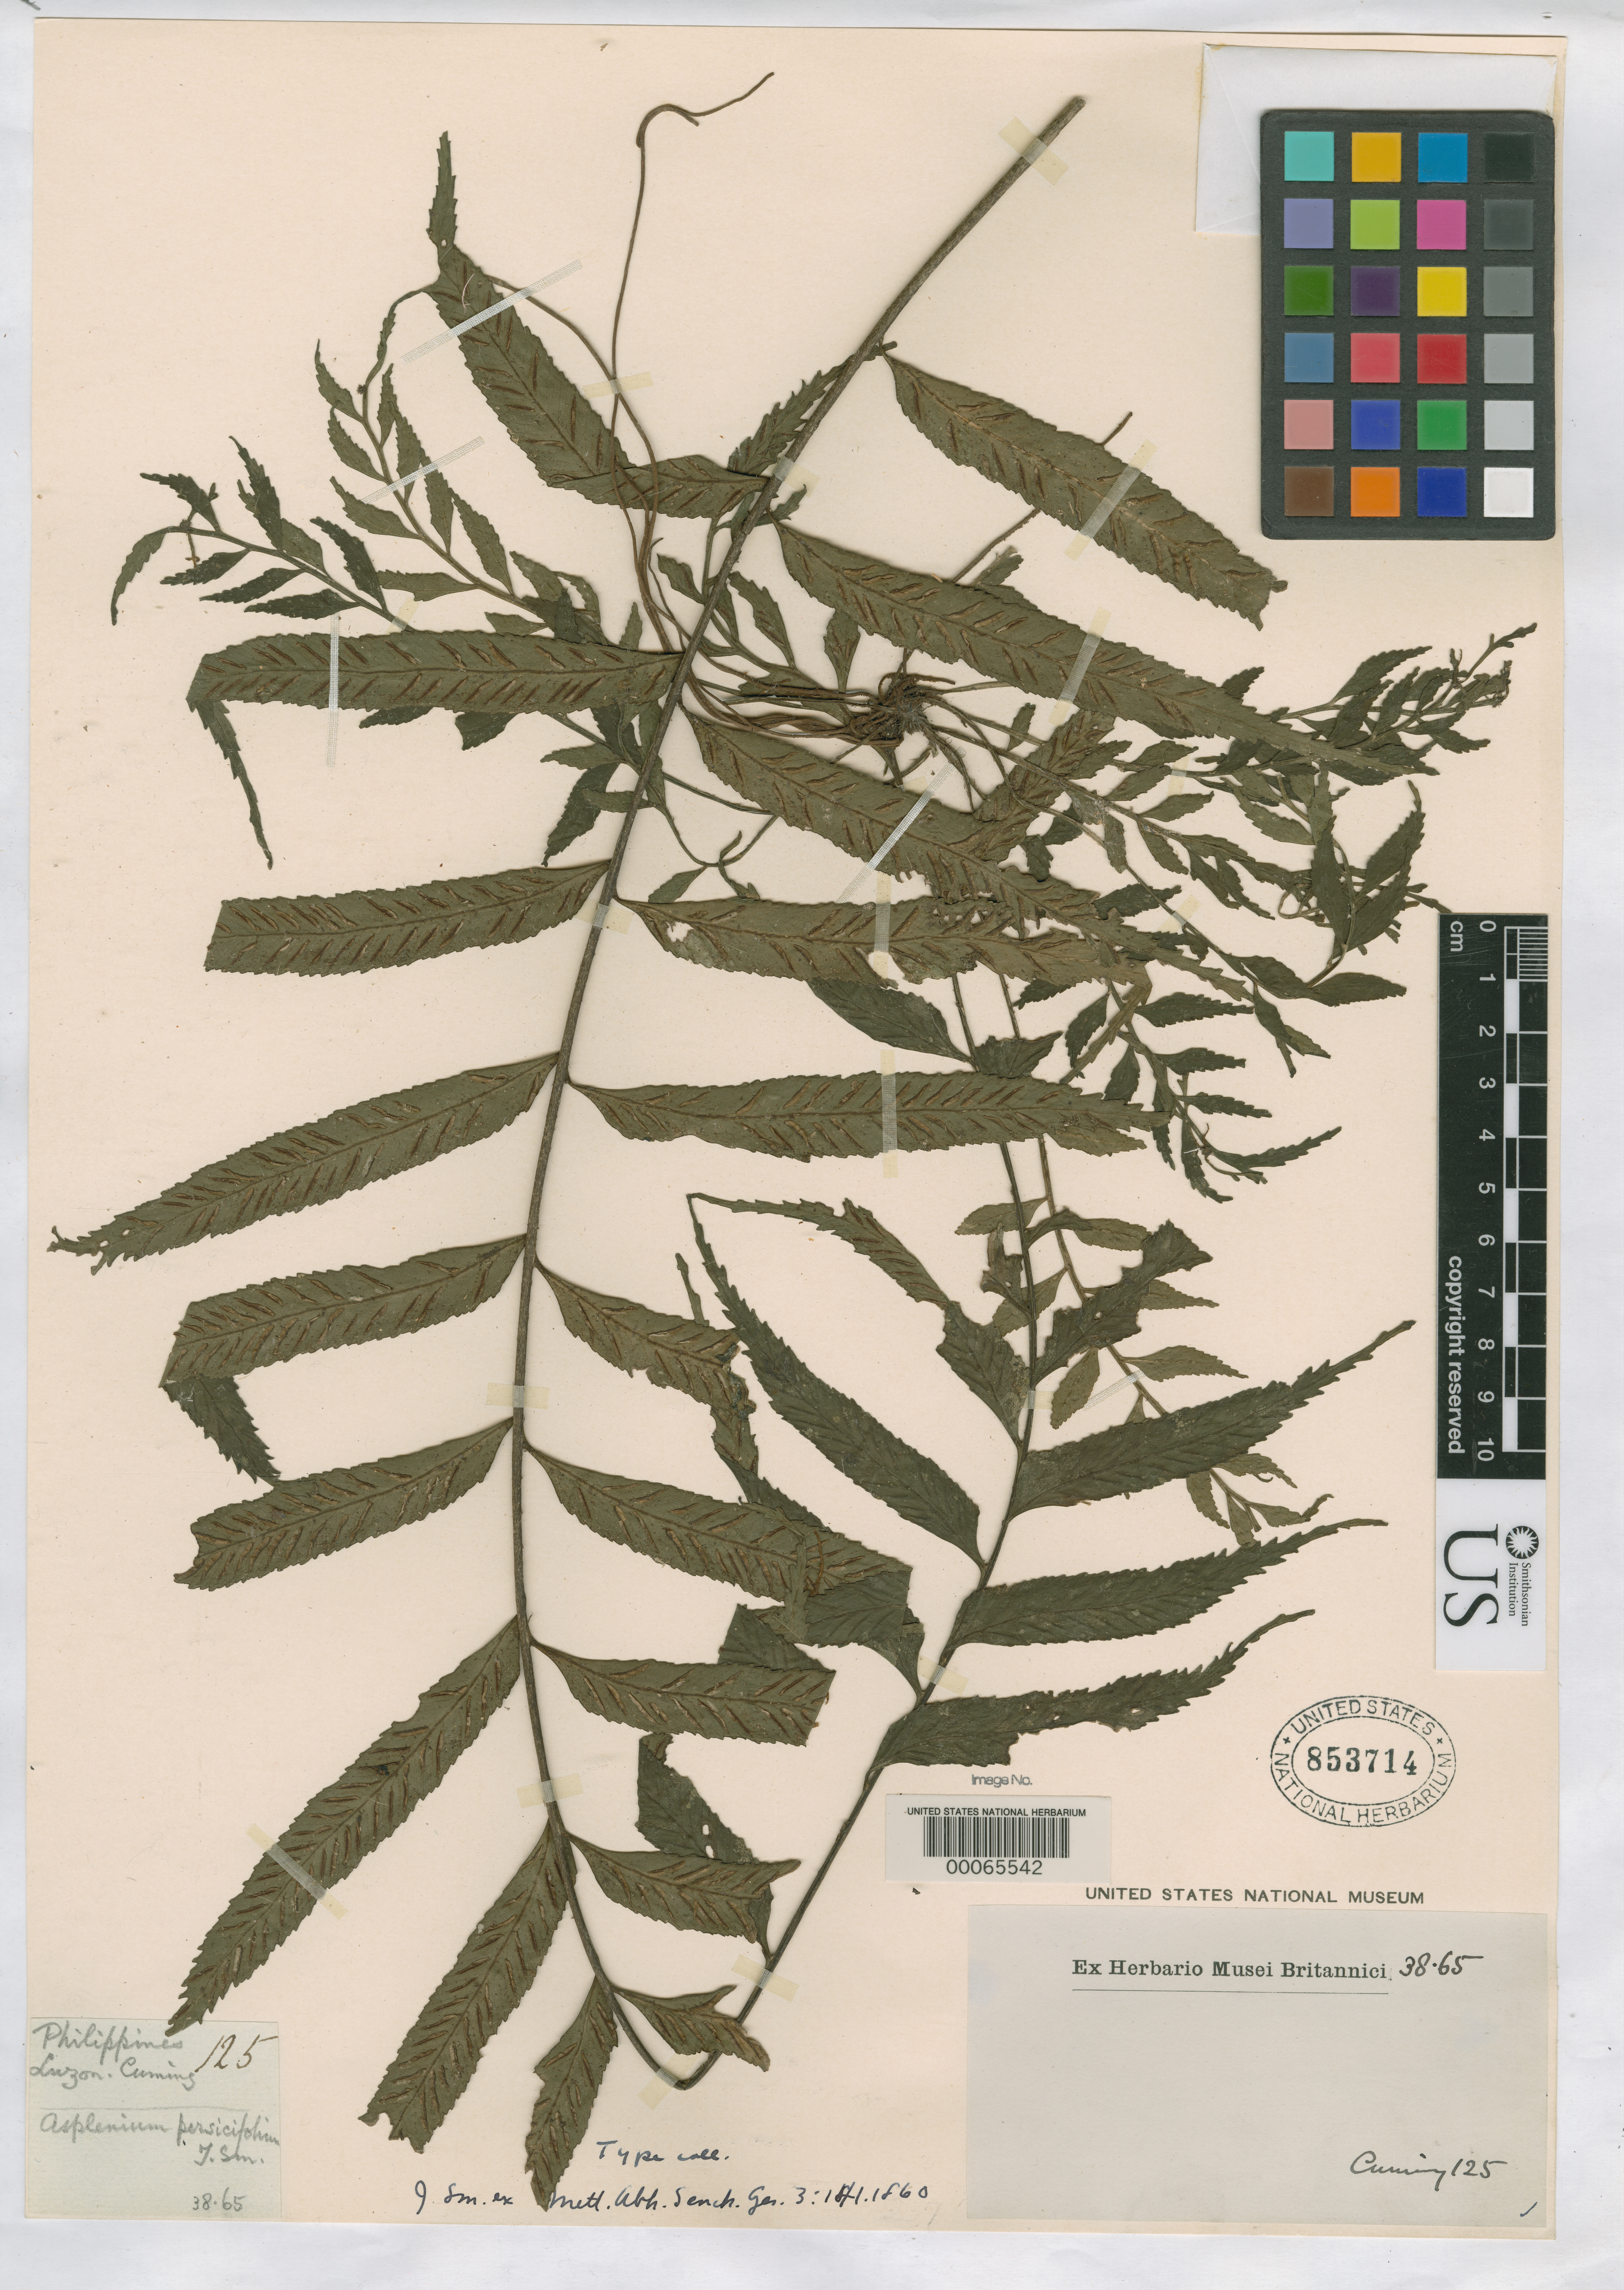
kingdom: Plantae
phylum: Tracheophyta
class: Polypodiopsida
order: Polypodiales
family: Aspleniaceae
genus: Asplenium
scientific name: Asplenium persicifolium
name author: J. Sm. ex Mett.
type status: Type Collection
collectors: H. Cuming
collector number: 125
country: Philippines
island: Luzon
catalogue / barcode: US 853714